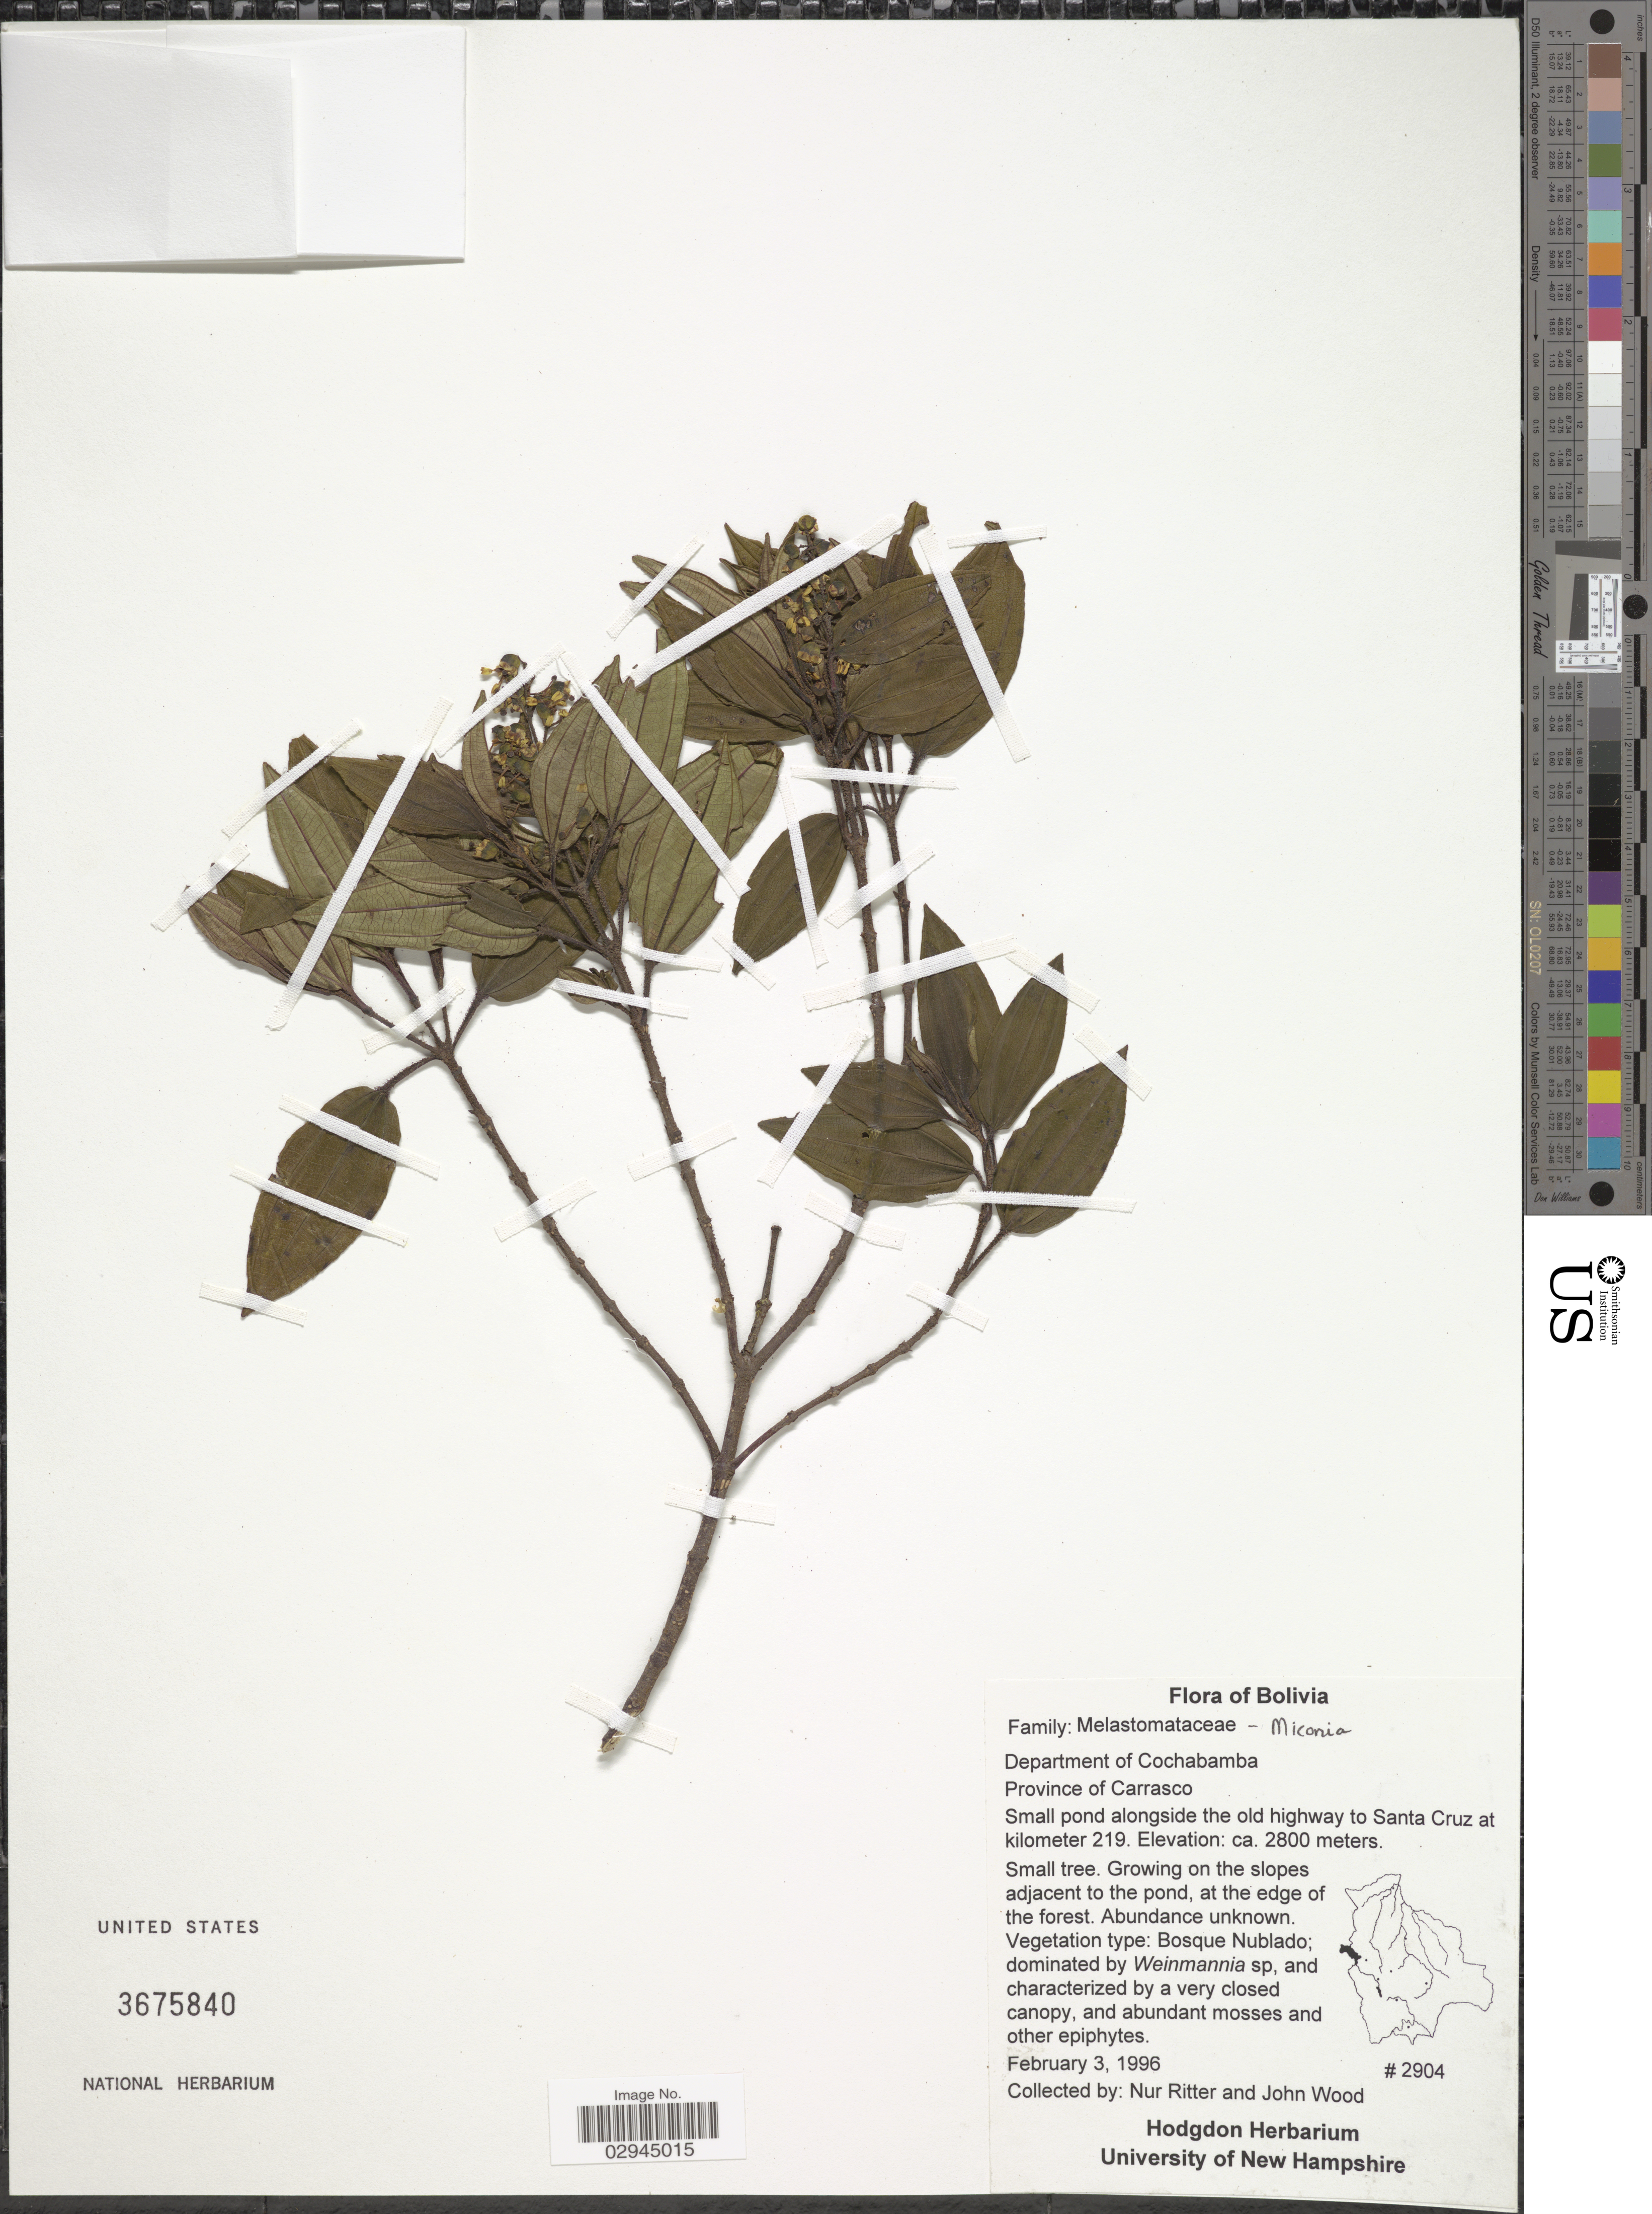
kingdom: Plantae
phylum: Tracheophyta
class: Magnoliopsida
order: Myrtales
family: Melastomataceae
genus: Miconia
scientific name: Miconia sp.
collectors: N. Ritter & J. Wood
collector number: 2904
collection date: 1996-02-03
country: Bolivia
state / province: Cochabamba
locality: Department of Cochabamba. Province of Carrasco. Small pond alongside old highway to Santa Cruz at kilometer 219.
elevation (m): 2800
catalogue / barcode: US 3675840